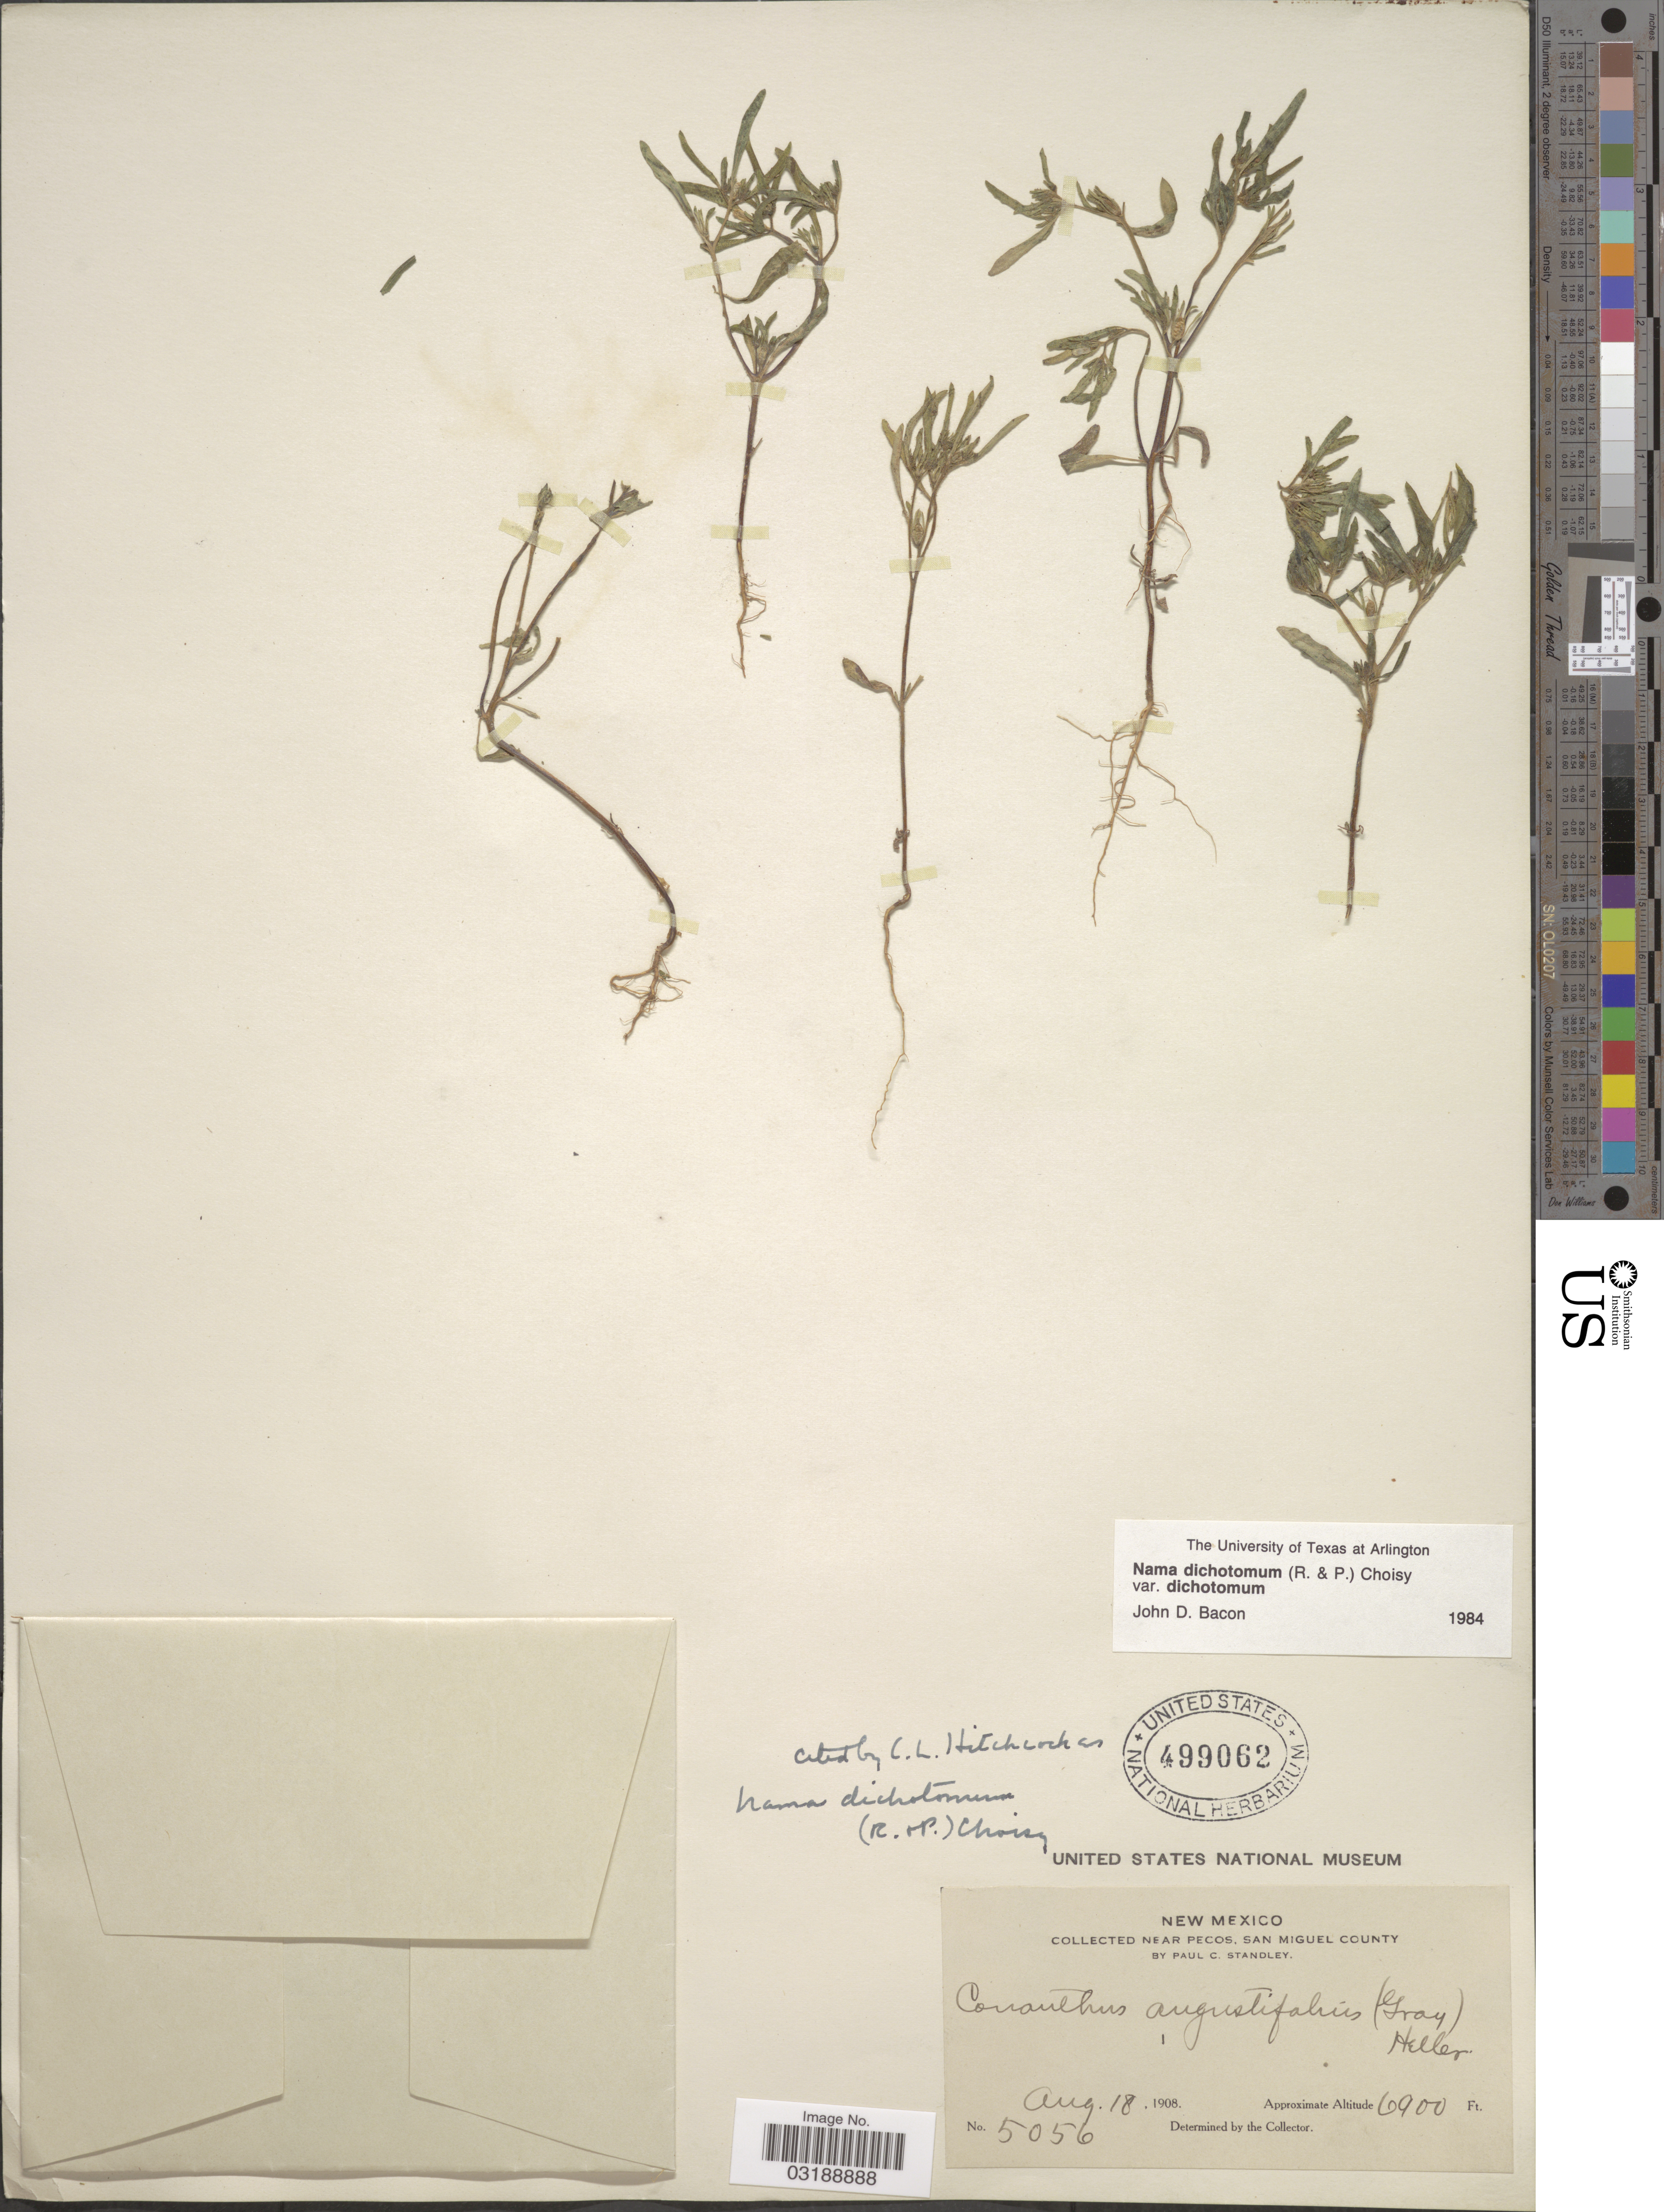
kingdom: Plantae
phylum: Tracheophyta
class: Magnoliopsida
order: Boraginales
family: Namaceae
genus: Nama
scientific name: Nama dichotoma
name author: (Ruiz & Pav.) Choisy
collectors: P. C. Standley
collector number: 5056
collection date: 1908-08-18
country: United States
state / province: New Mexico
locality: Near Pecos, San Miguel County.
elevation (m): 2103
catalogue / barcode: US 499062